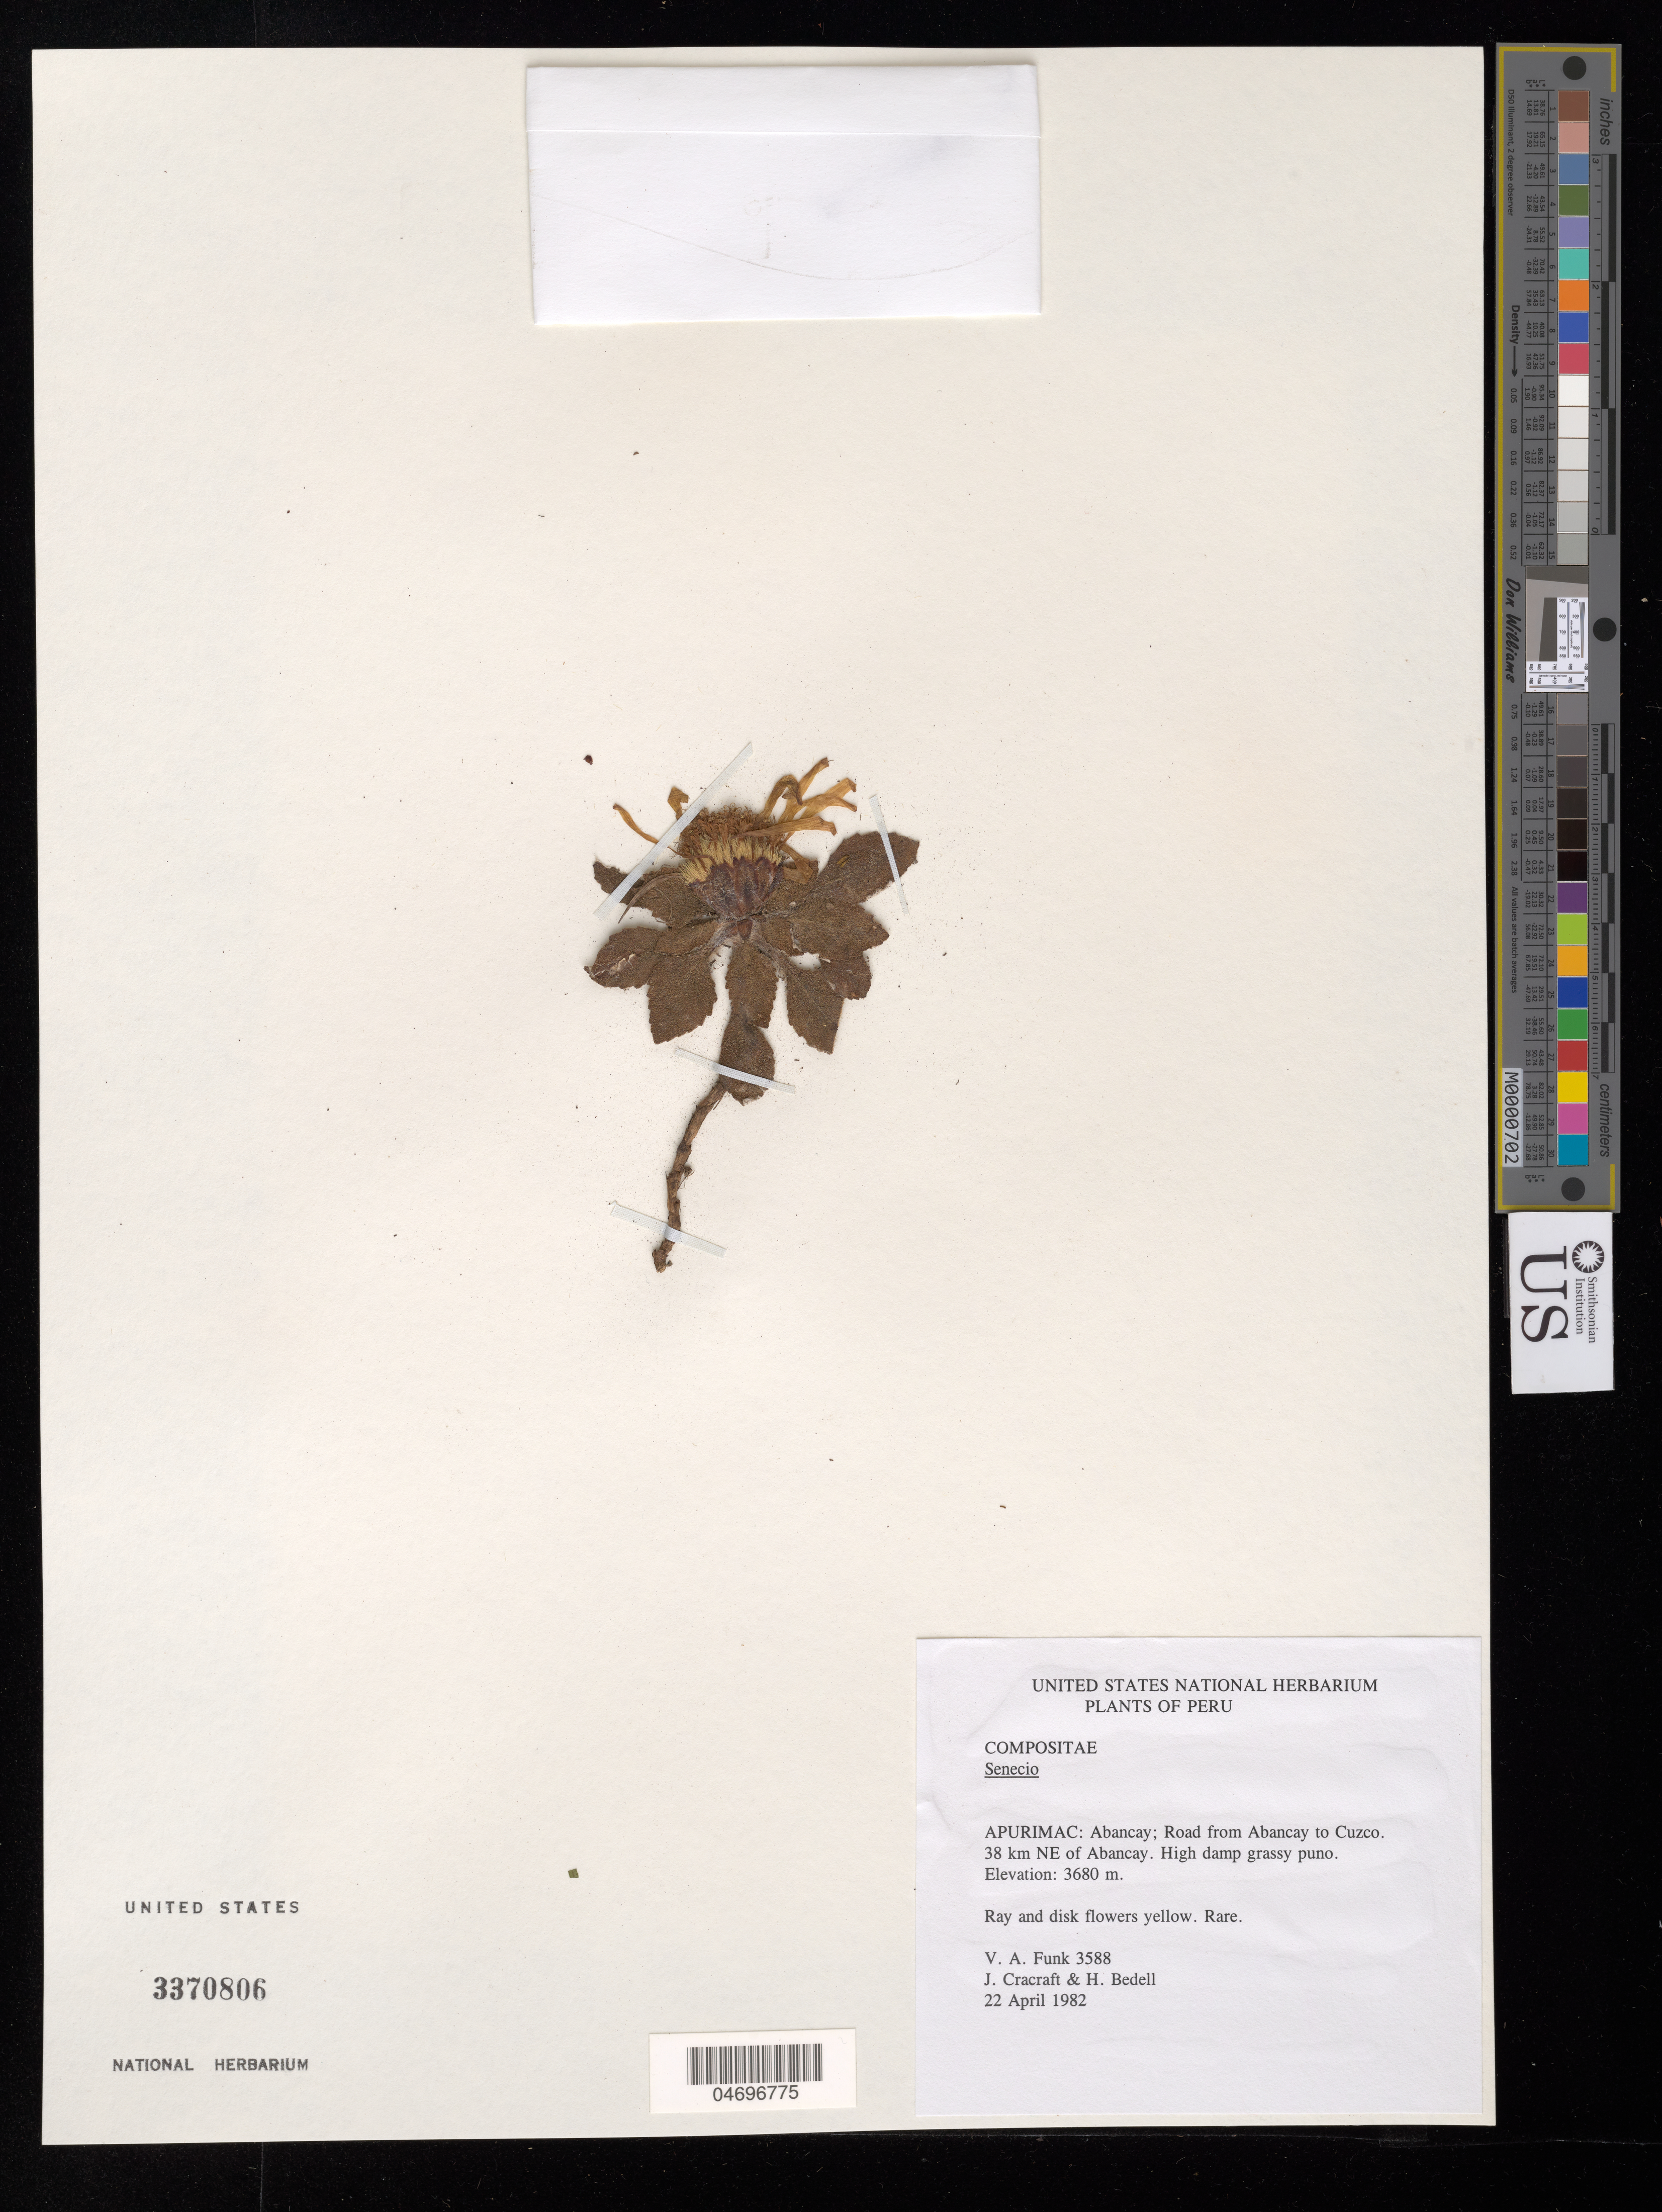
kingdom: Plantae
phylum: Tracheophyta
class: Magnoliopsida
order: Asterales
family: Asteraceae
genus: Senecio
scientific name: Senecio sp.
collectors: V. Funk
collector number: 3588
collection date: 1982-04-22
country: Peru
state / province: Apurímac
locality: Abancay: Road from Abancay to Cuzco, 38 km NE of Abancay.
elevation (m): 3680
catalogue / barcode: US 3370806